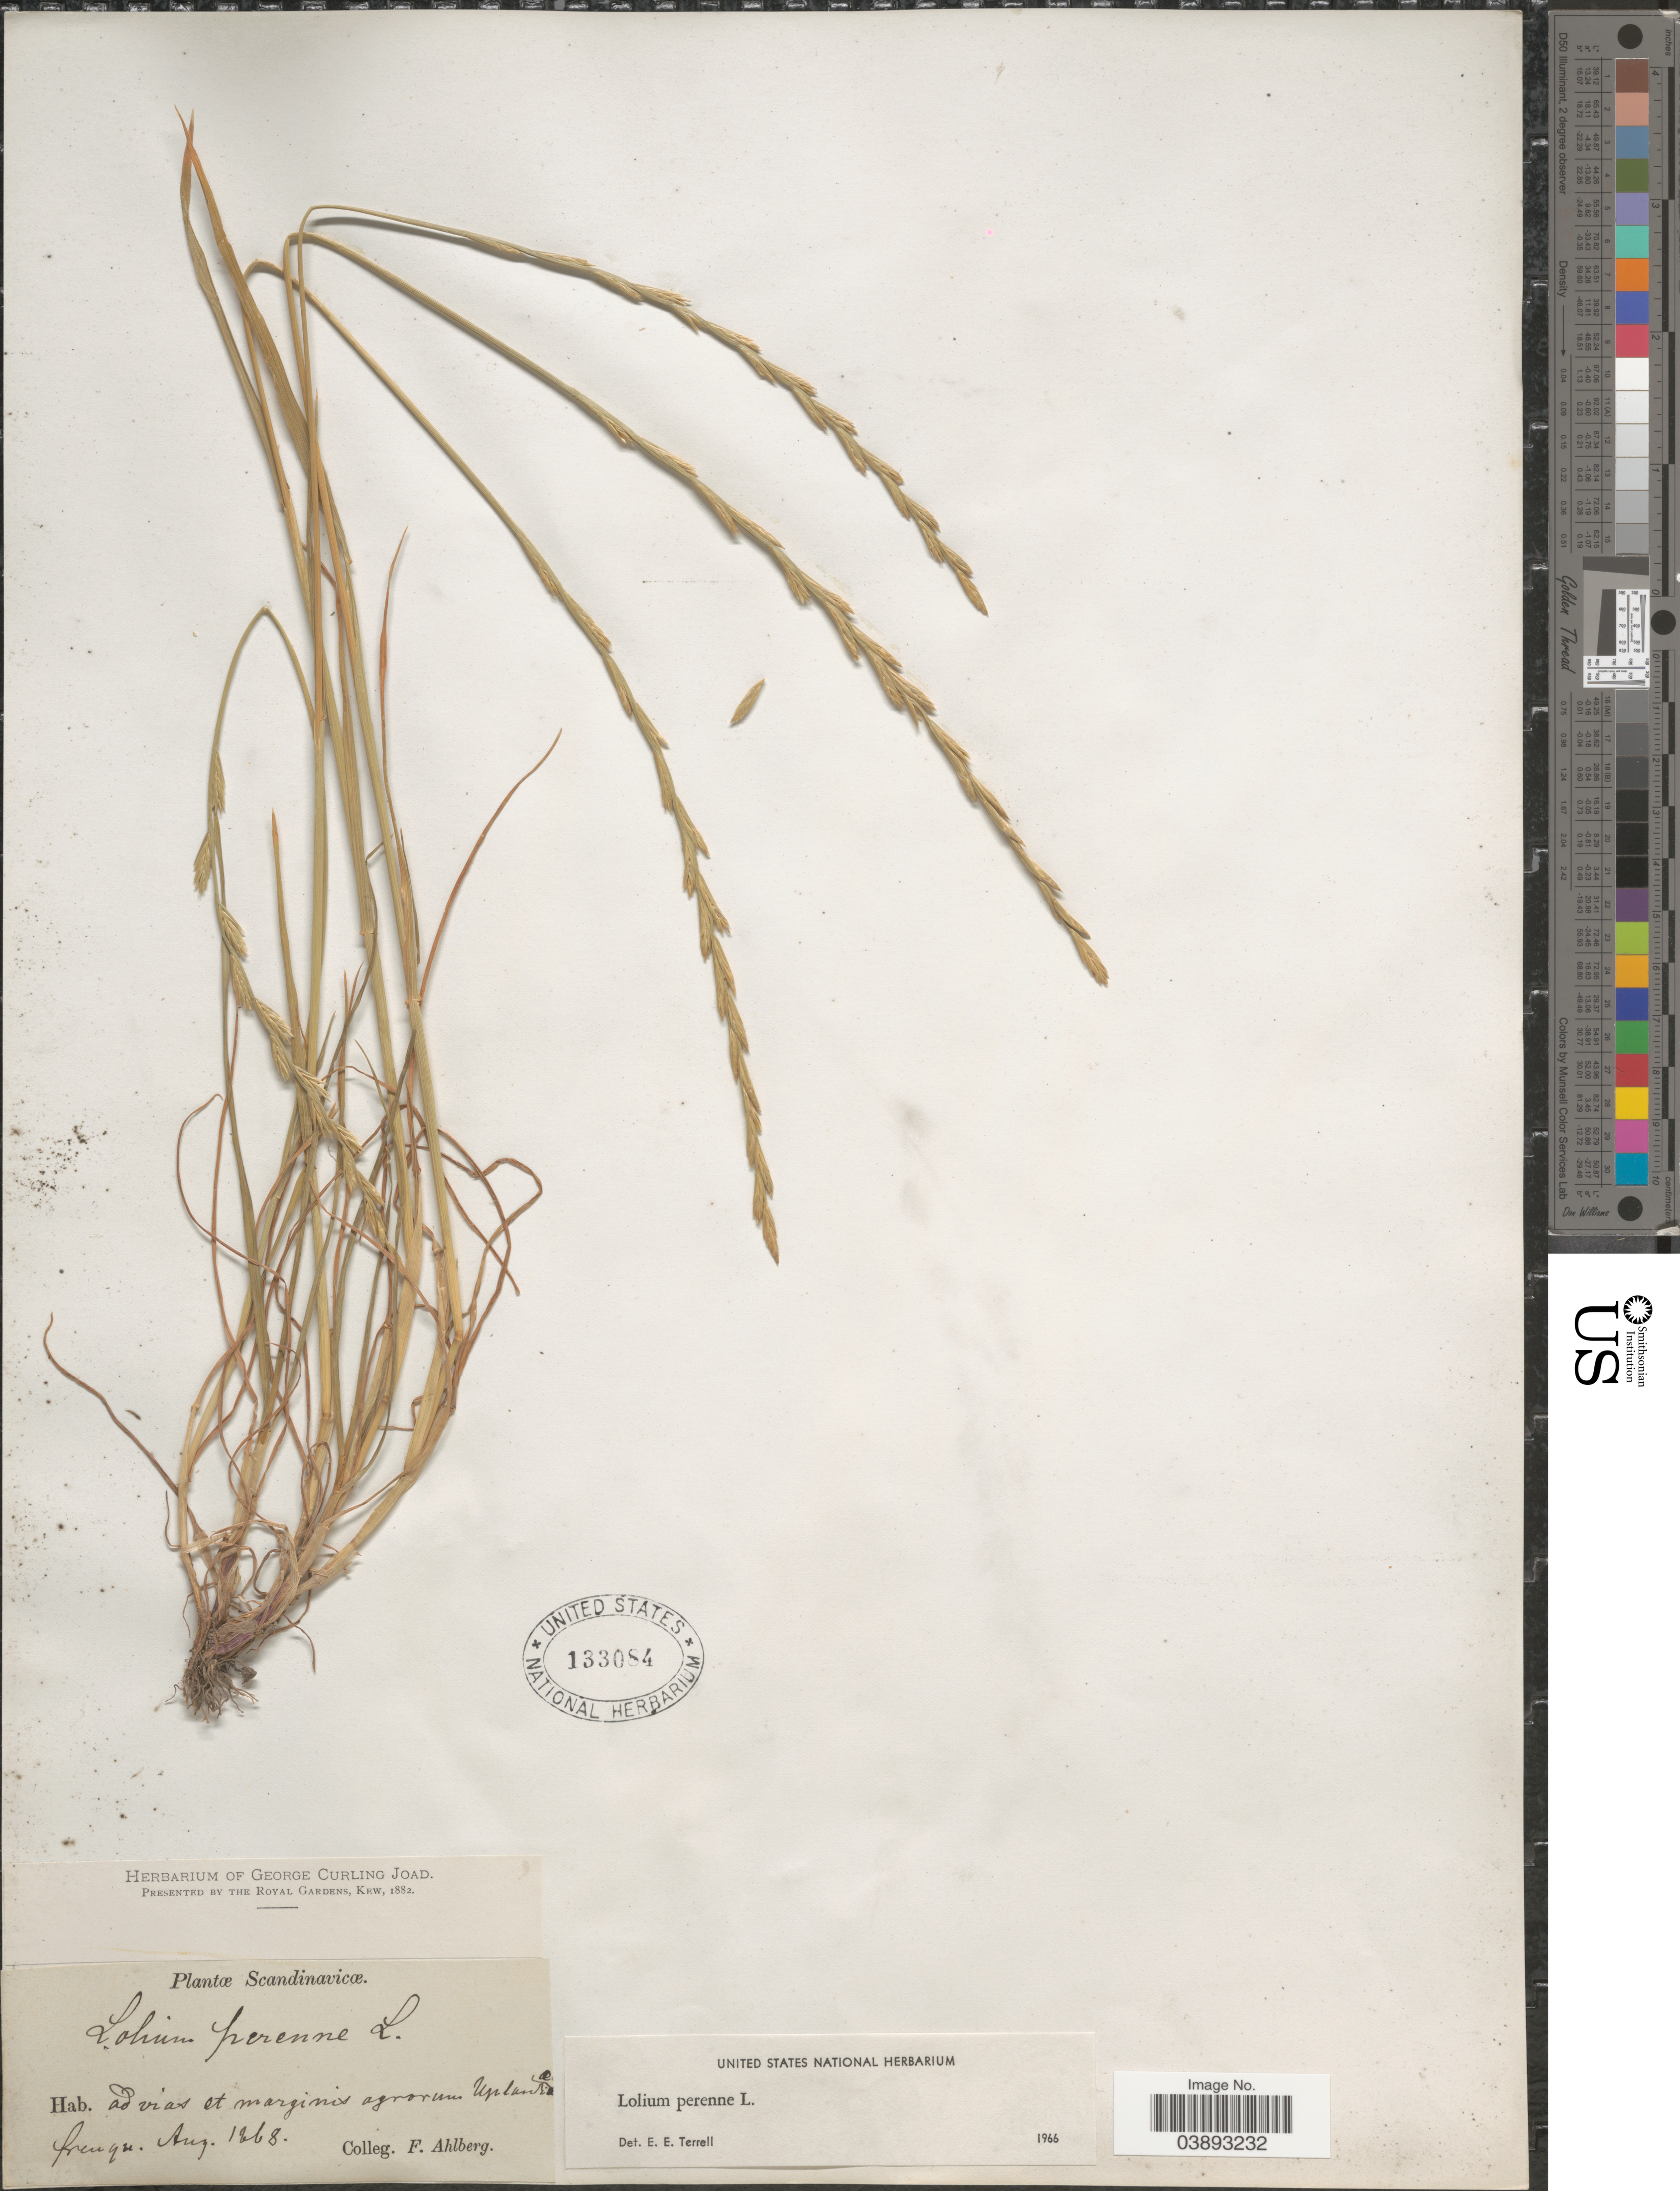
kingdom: Plantae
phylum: Tracheophyta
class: Liliopsida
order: Poales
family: Poaceae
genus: Lolium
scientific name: Lolium perenne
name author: L.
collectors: F. Ahlberg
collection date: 1868-08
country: Sweden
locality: Scandinavicæ. Ad vias et marginis agrorum Uplandia.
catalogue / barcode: US 133084